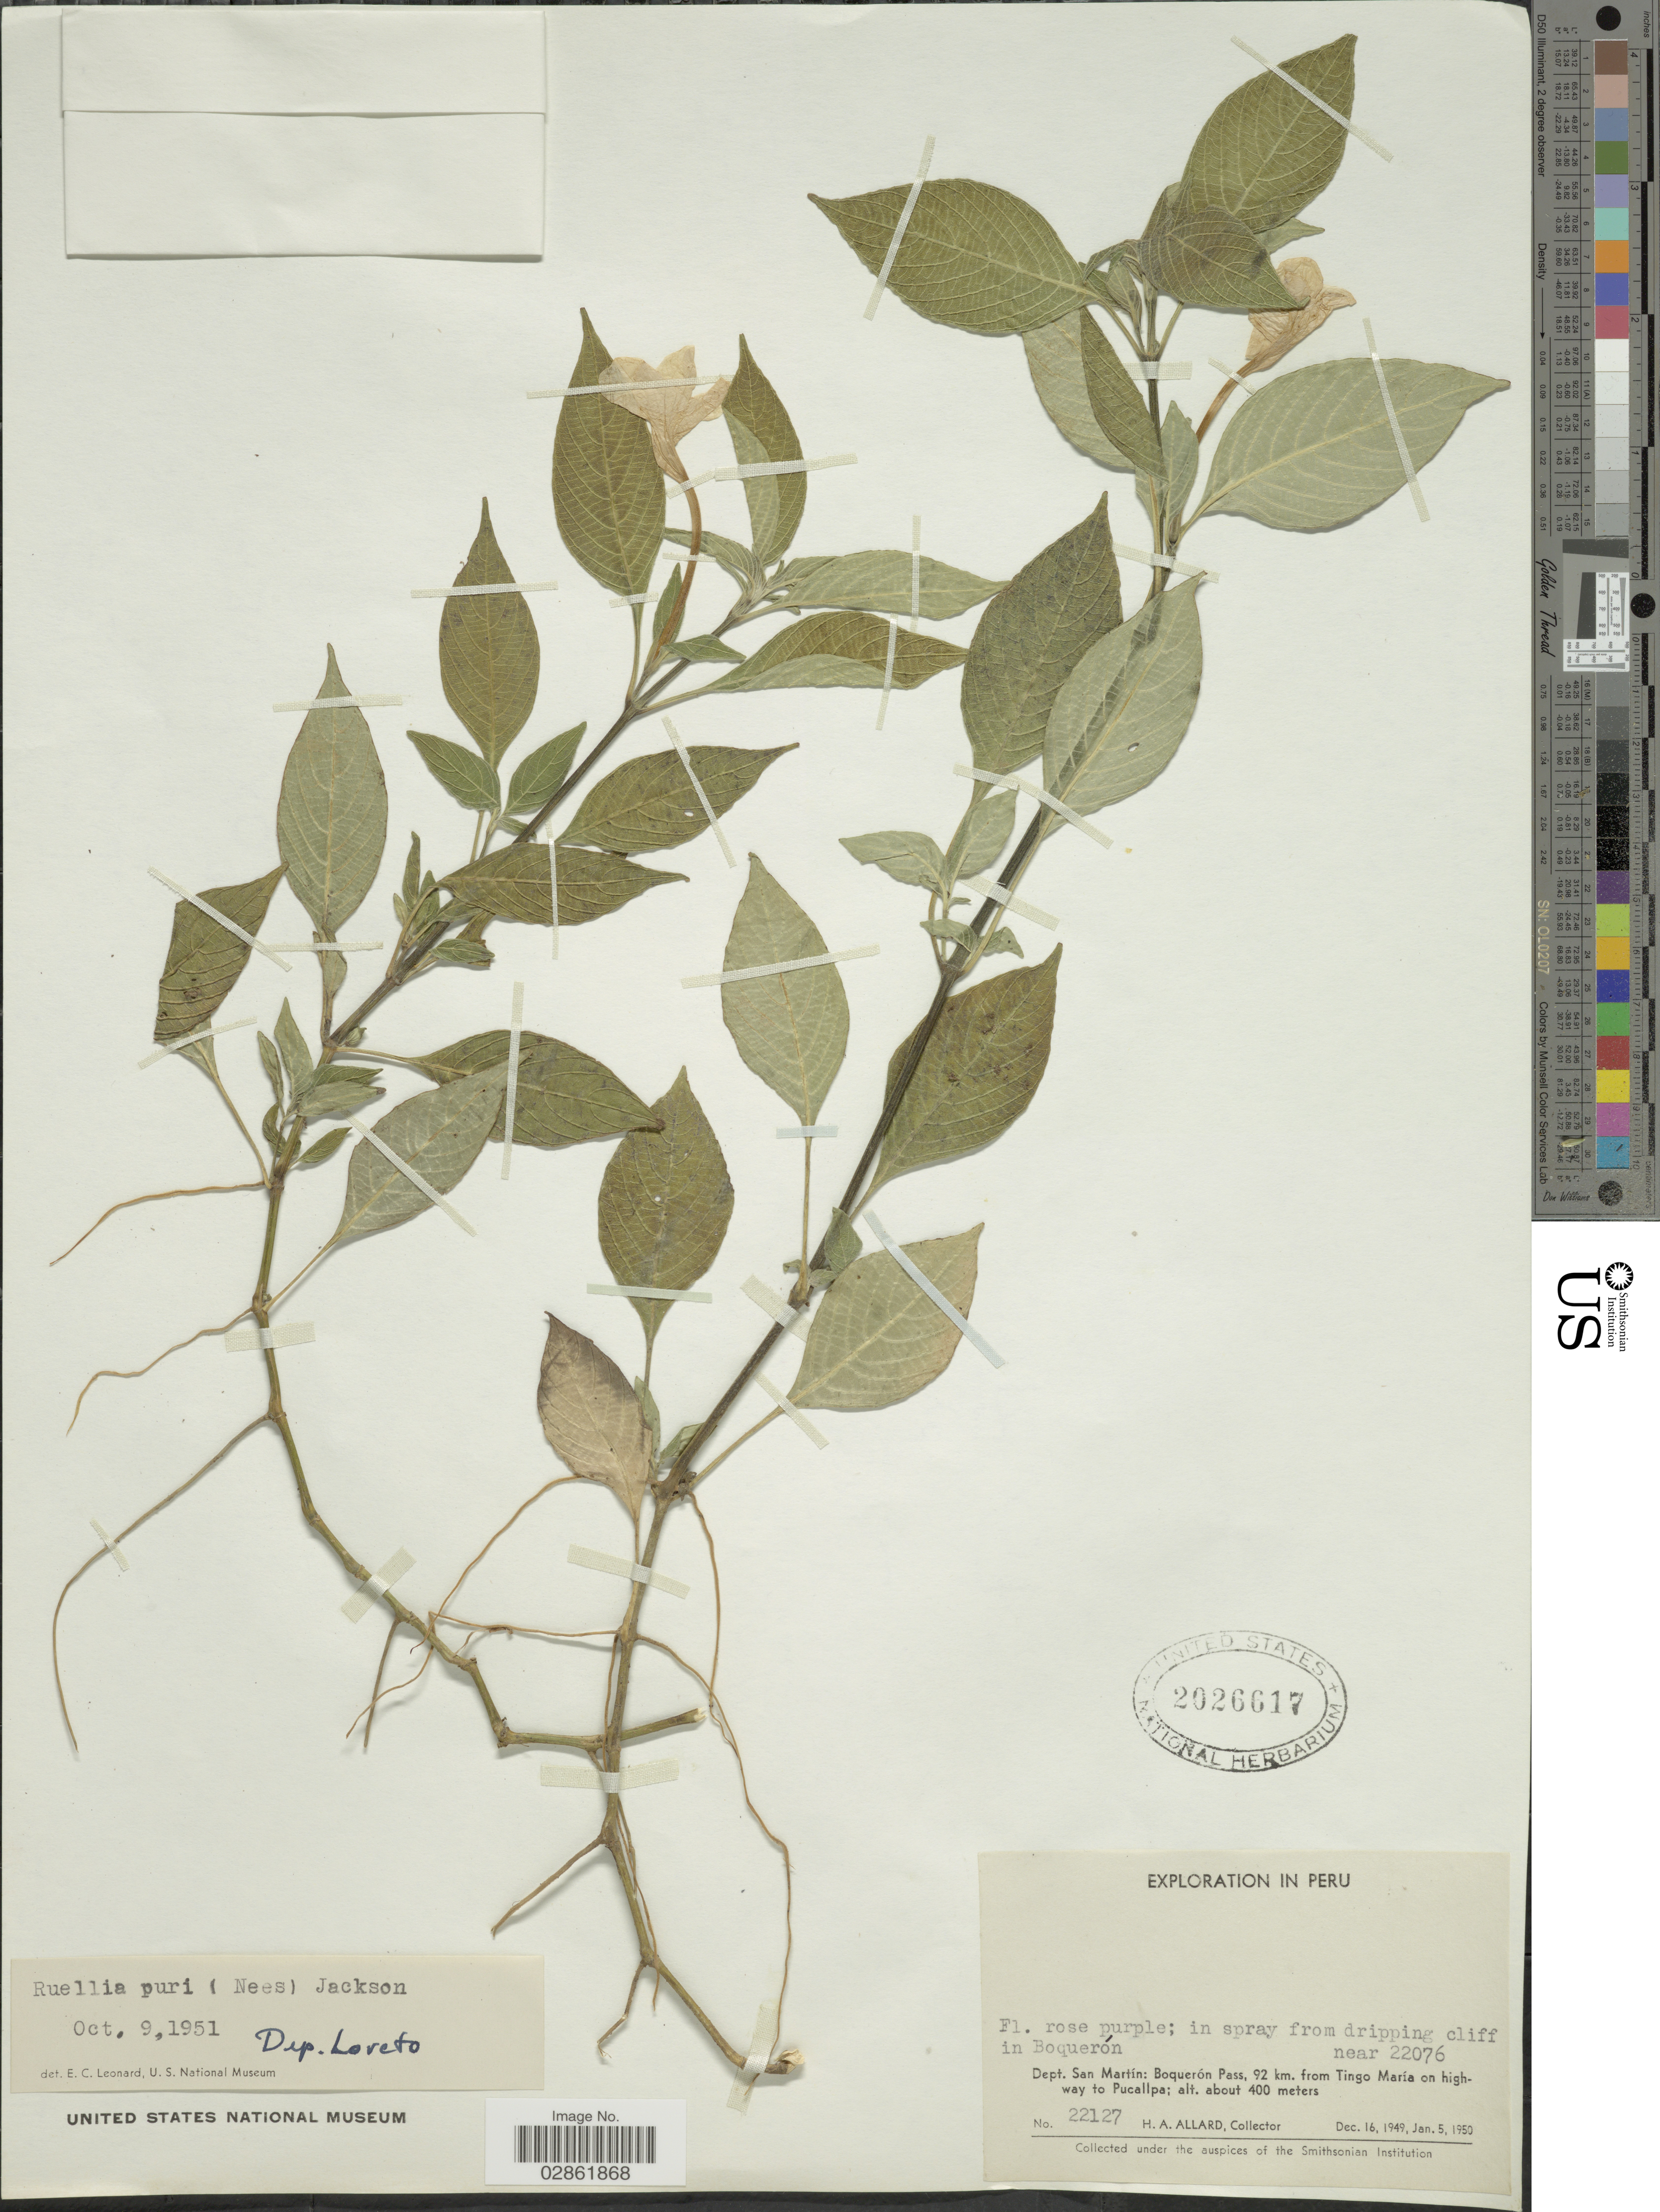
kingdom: Plantae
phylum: Tracheophyta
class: Magnoliopsida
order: Lamiales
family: Acanthaceae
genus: Ruellia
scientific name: Ruellia puri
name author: Mart. ex Nees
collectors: H. A. Allard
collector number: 22127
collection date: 1949-12-16/1950-01-05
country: Peru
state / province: San Martín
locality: Dept. San Martín: Boquerón Pass, 92 km. from Tingo María on highway to Pucallpa.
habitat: in spray from dripping cliff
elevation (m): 400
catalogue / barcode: US 2026617